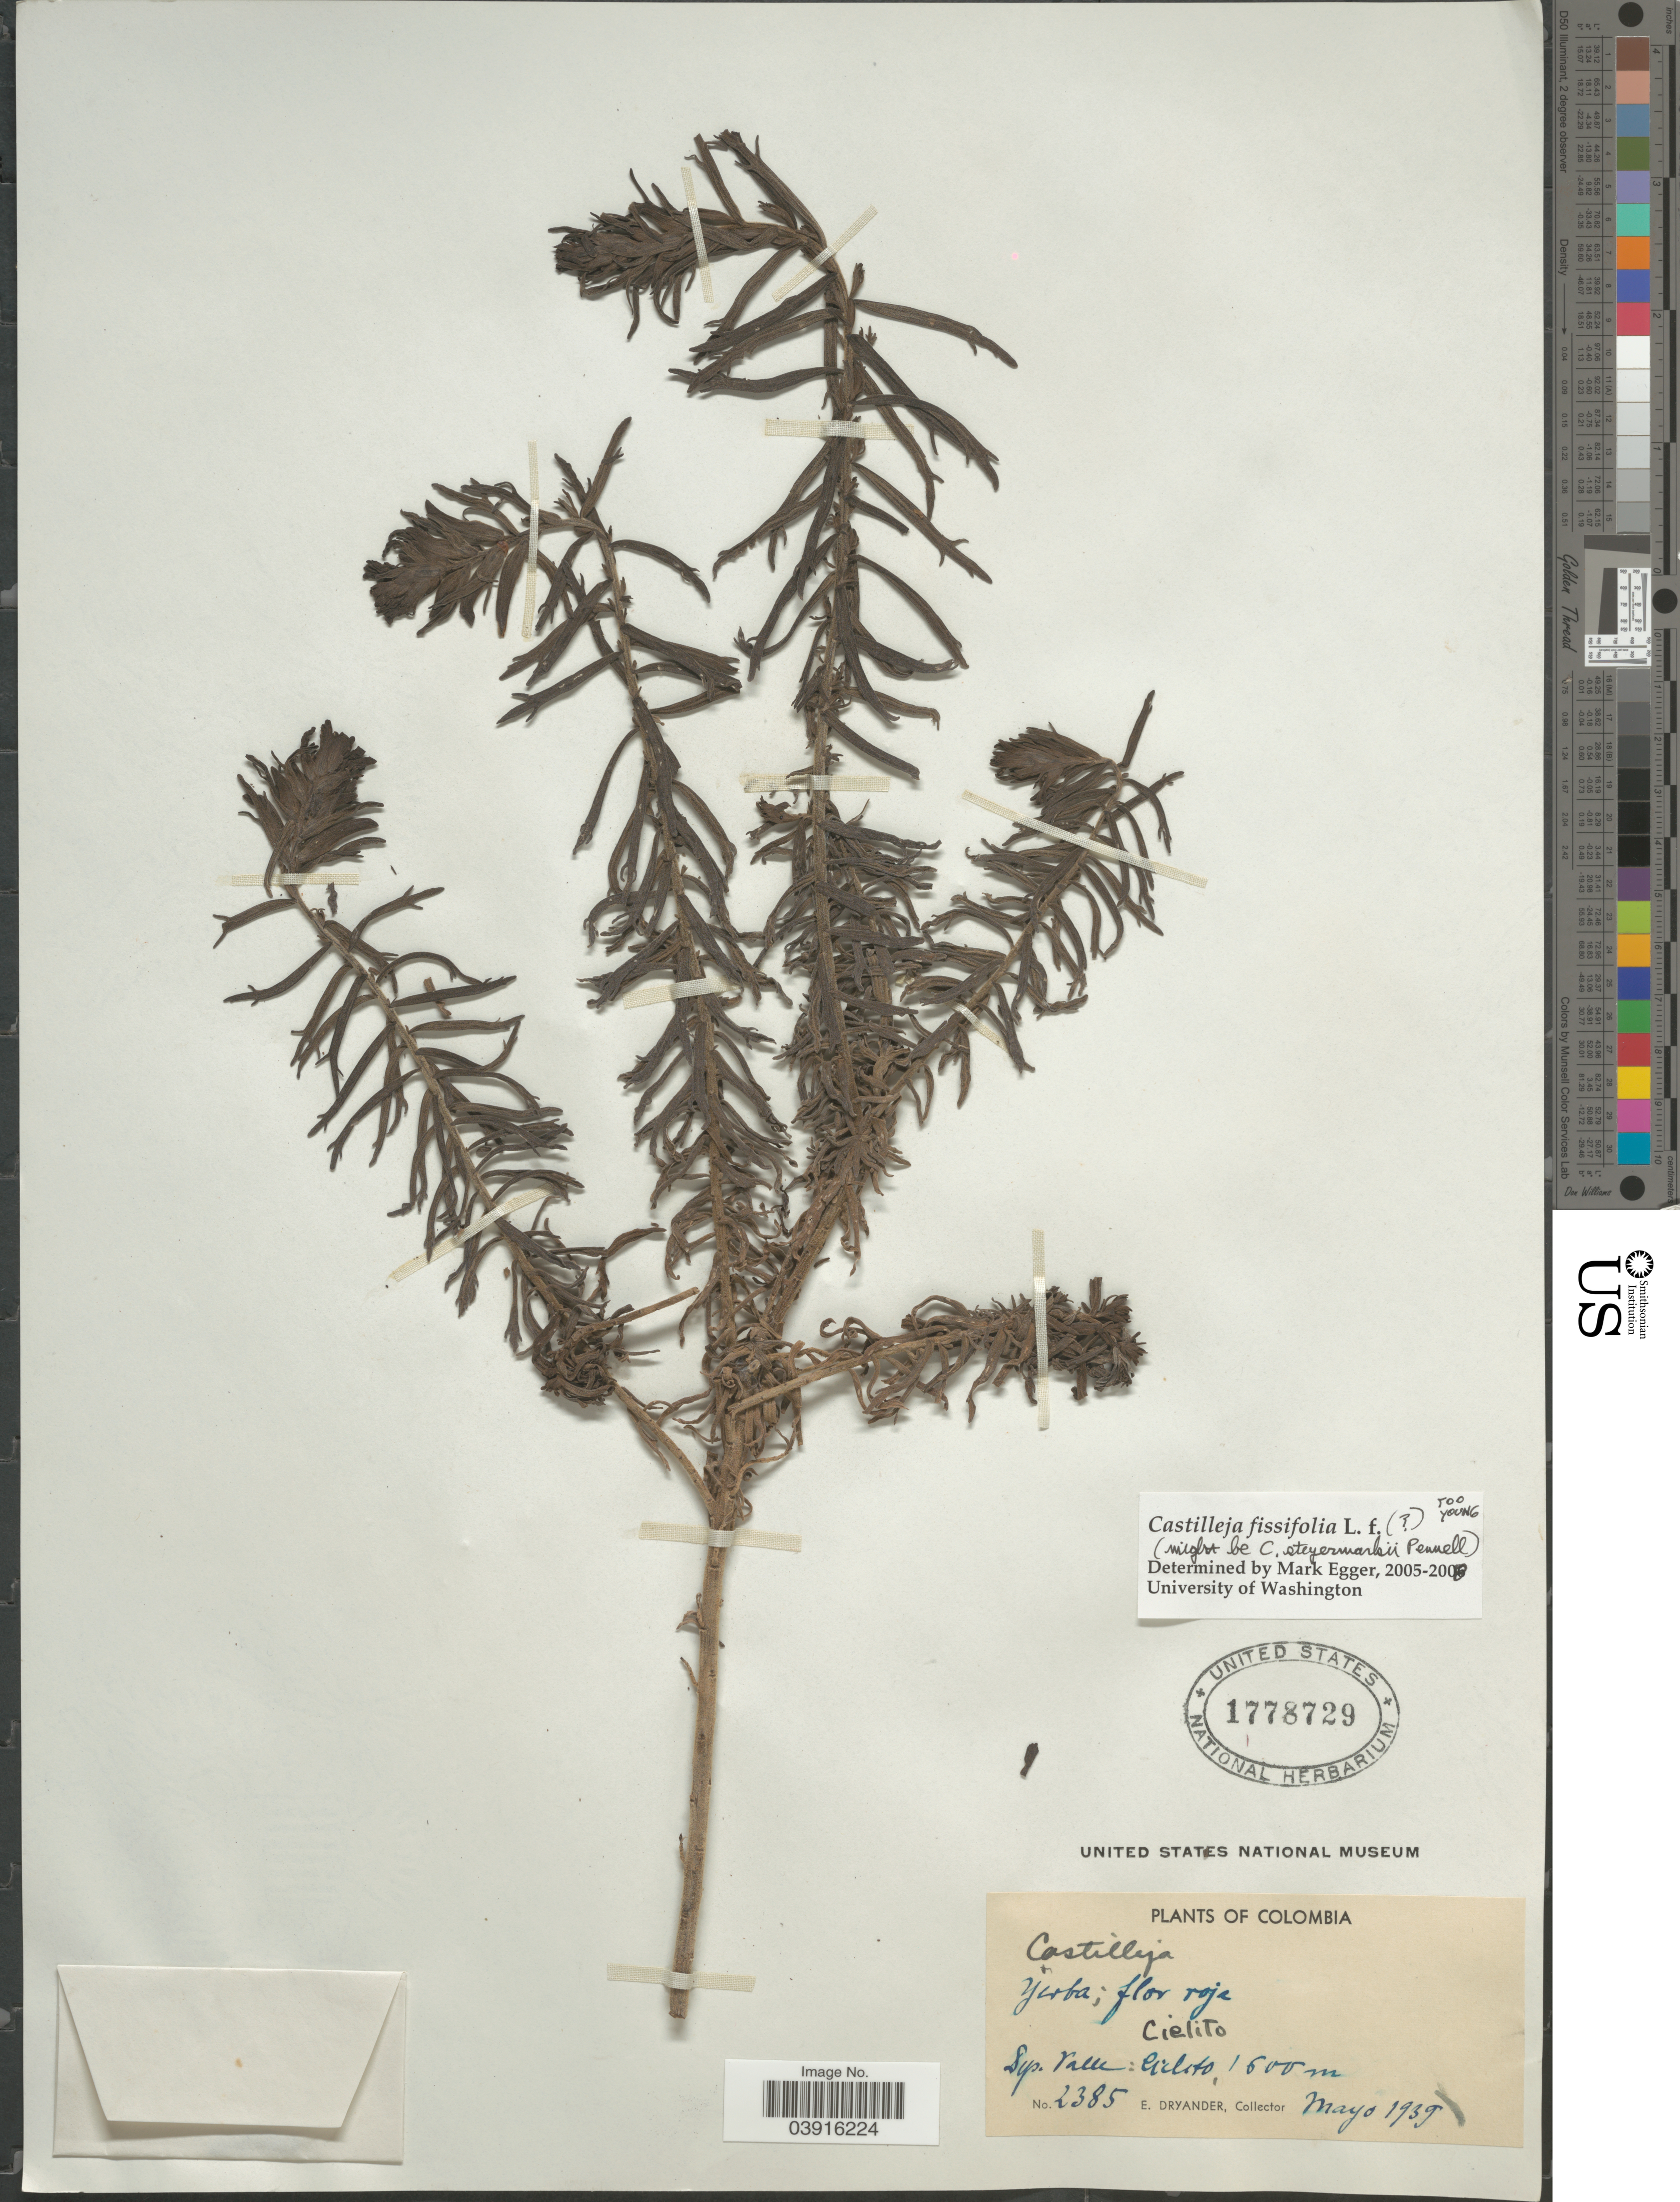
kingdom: Plantae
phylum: Tracheophyta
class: Magnoliopsida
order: Lamiales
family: Orobanchaceae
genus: Castilleja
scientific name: Castilleja fissifolia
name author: L. f.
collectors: E. Dryander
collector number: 2385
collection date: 1939-05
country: Colombia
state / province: Valle del Cauca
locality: Sup. Valle: Ciclito.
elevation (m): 1600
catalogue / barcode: US 1778729